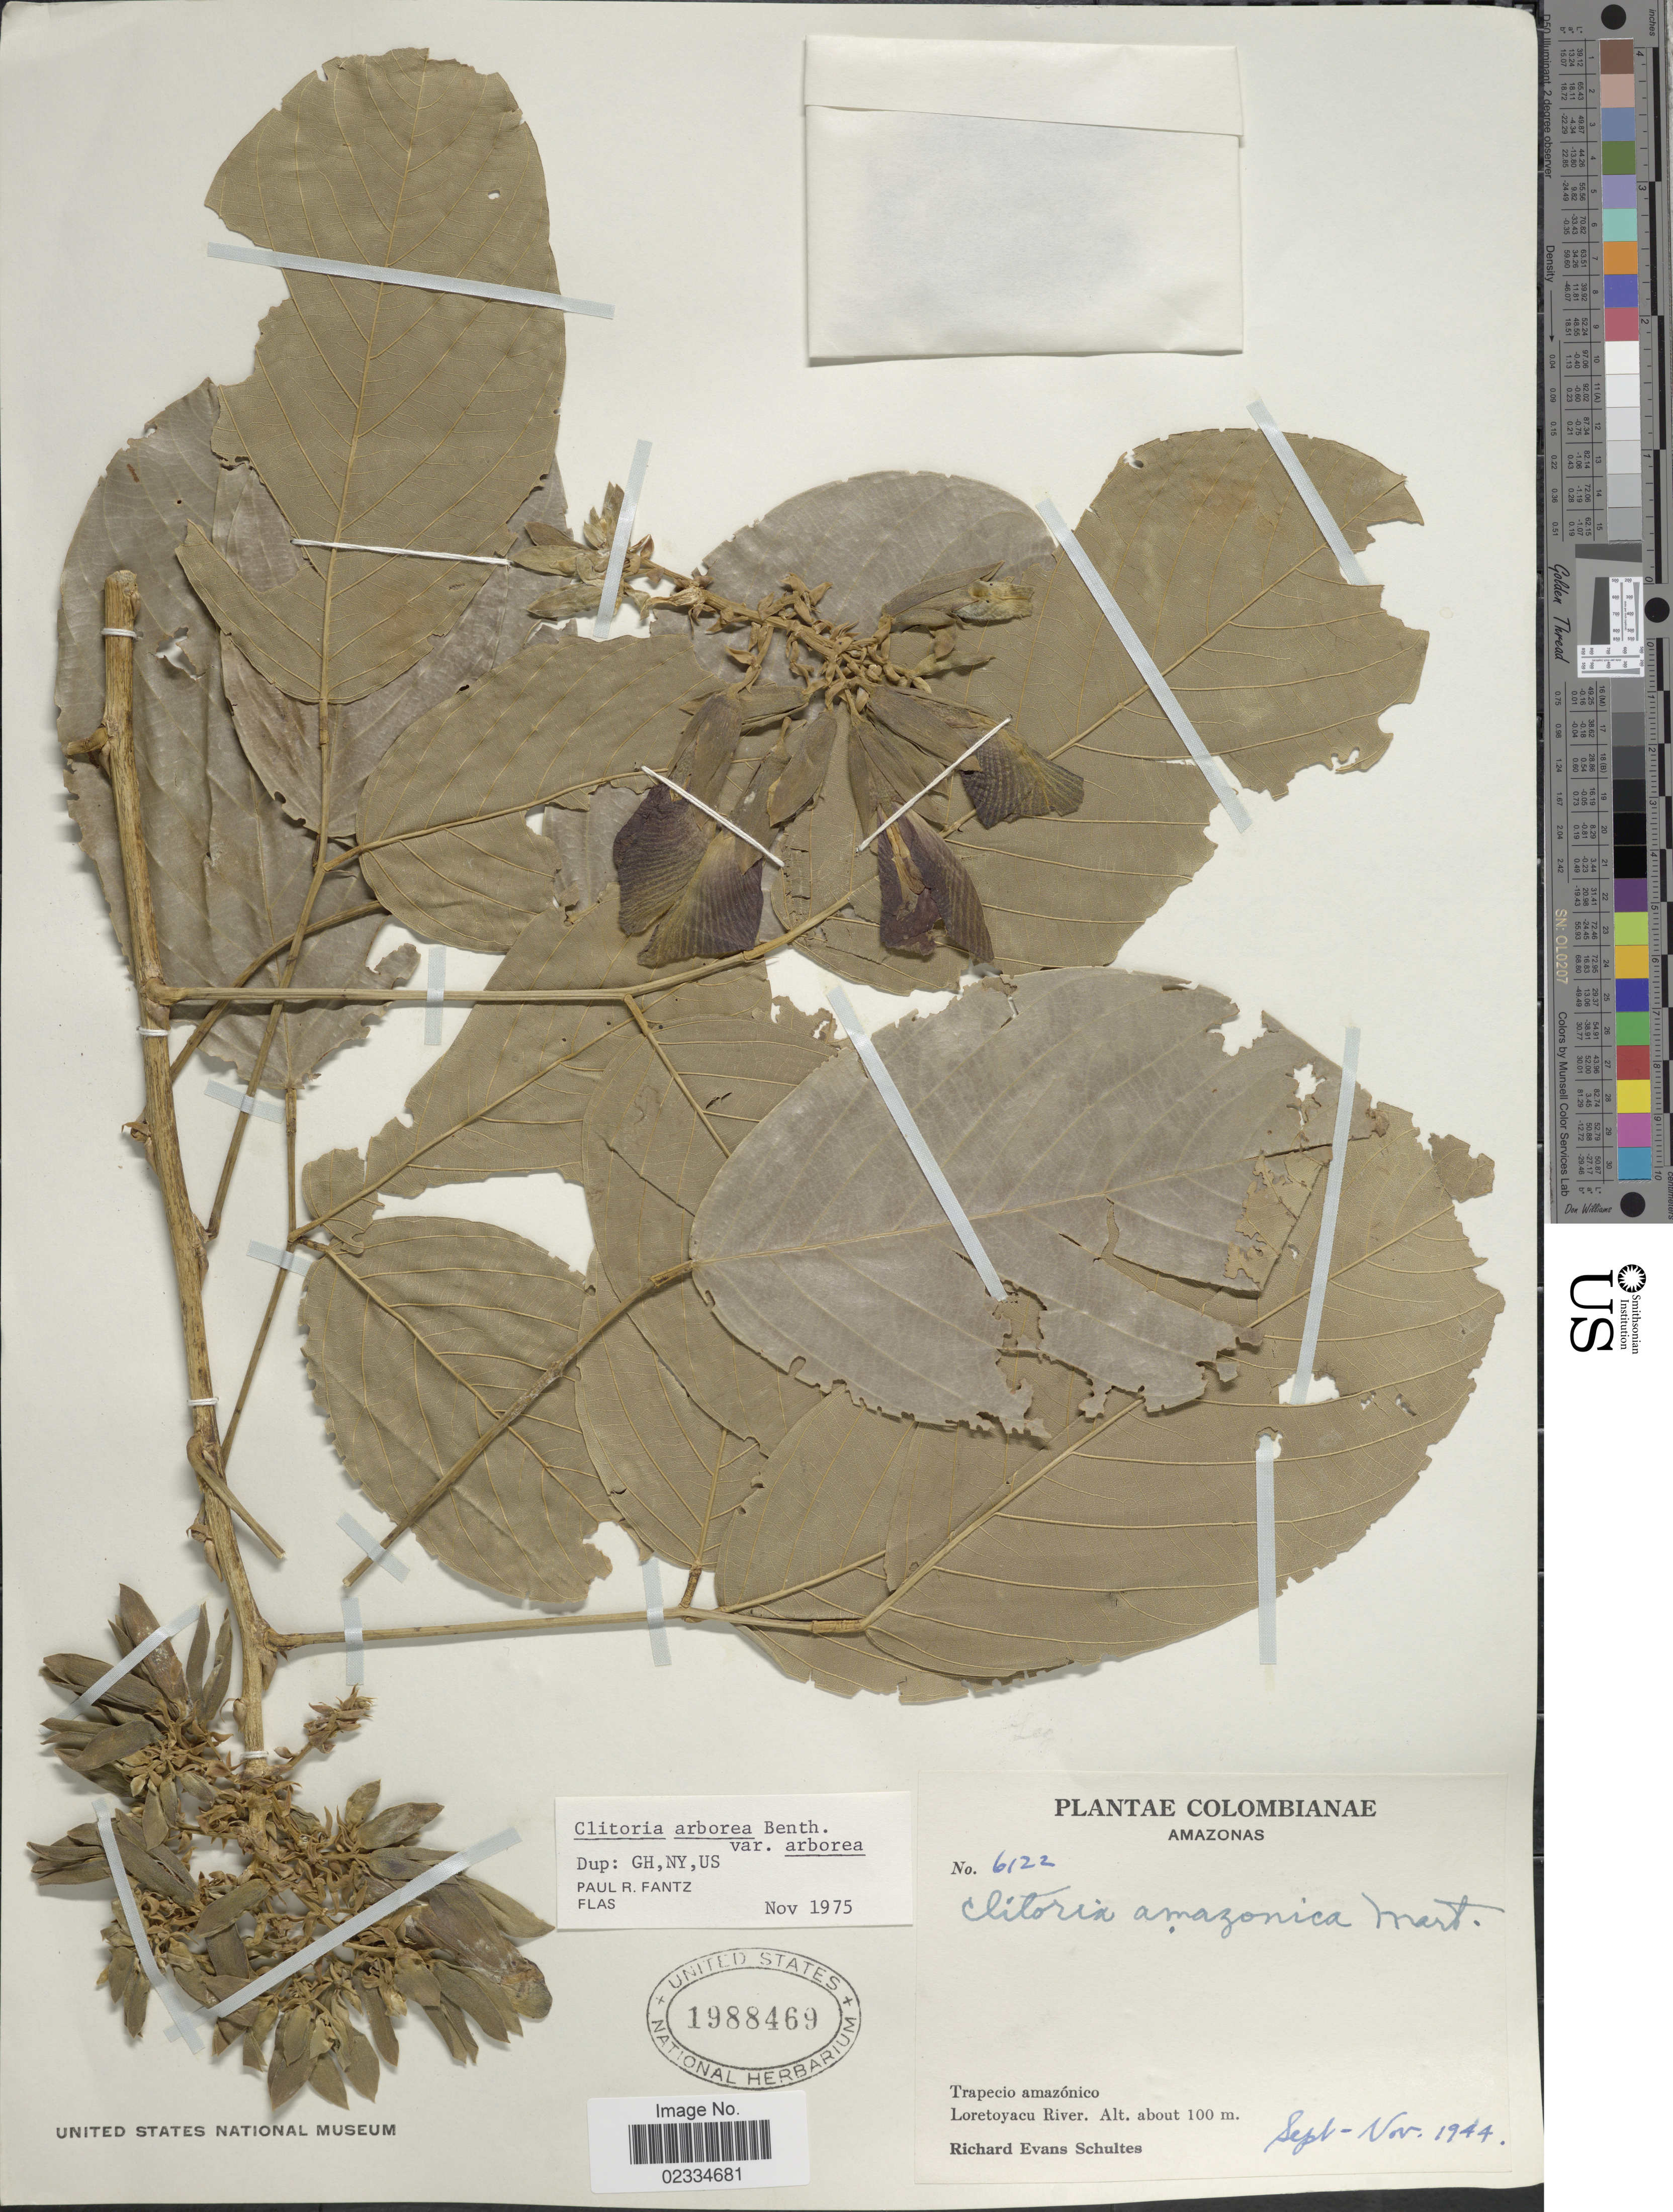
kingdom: Plantae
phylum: Tracheophyta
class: Magnoliopsida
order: Fabales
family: Fabaceae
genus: Clitoria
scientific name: Clitoria arborea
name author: Benth.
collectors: R. E. Schultes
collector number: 6122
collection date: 1944-09/1944-11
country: Colombia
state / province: Amazônas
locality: Trapecio Amazonico, Loretoyacu River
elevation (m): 100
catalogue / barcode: US 1988469